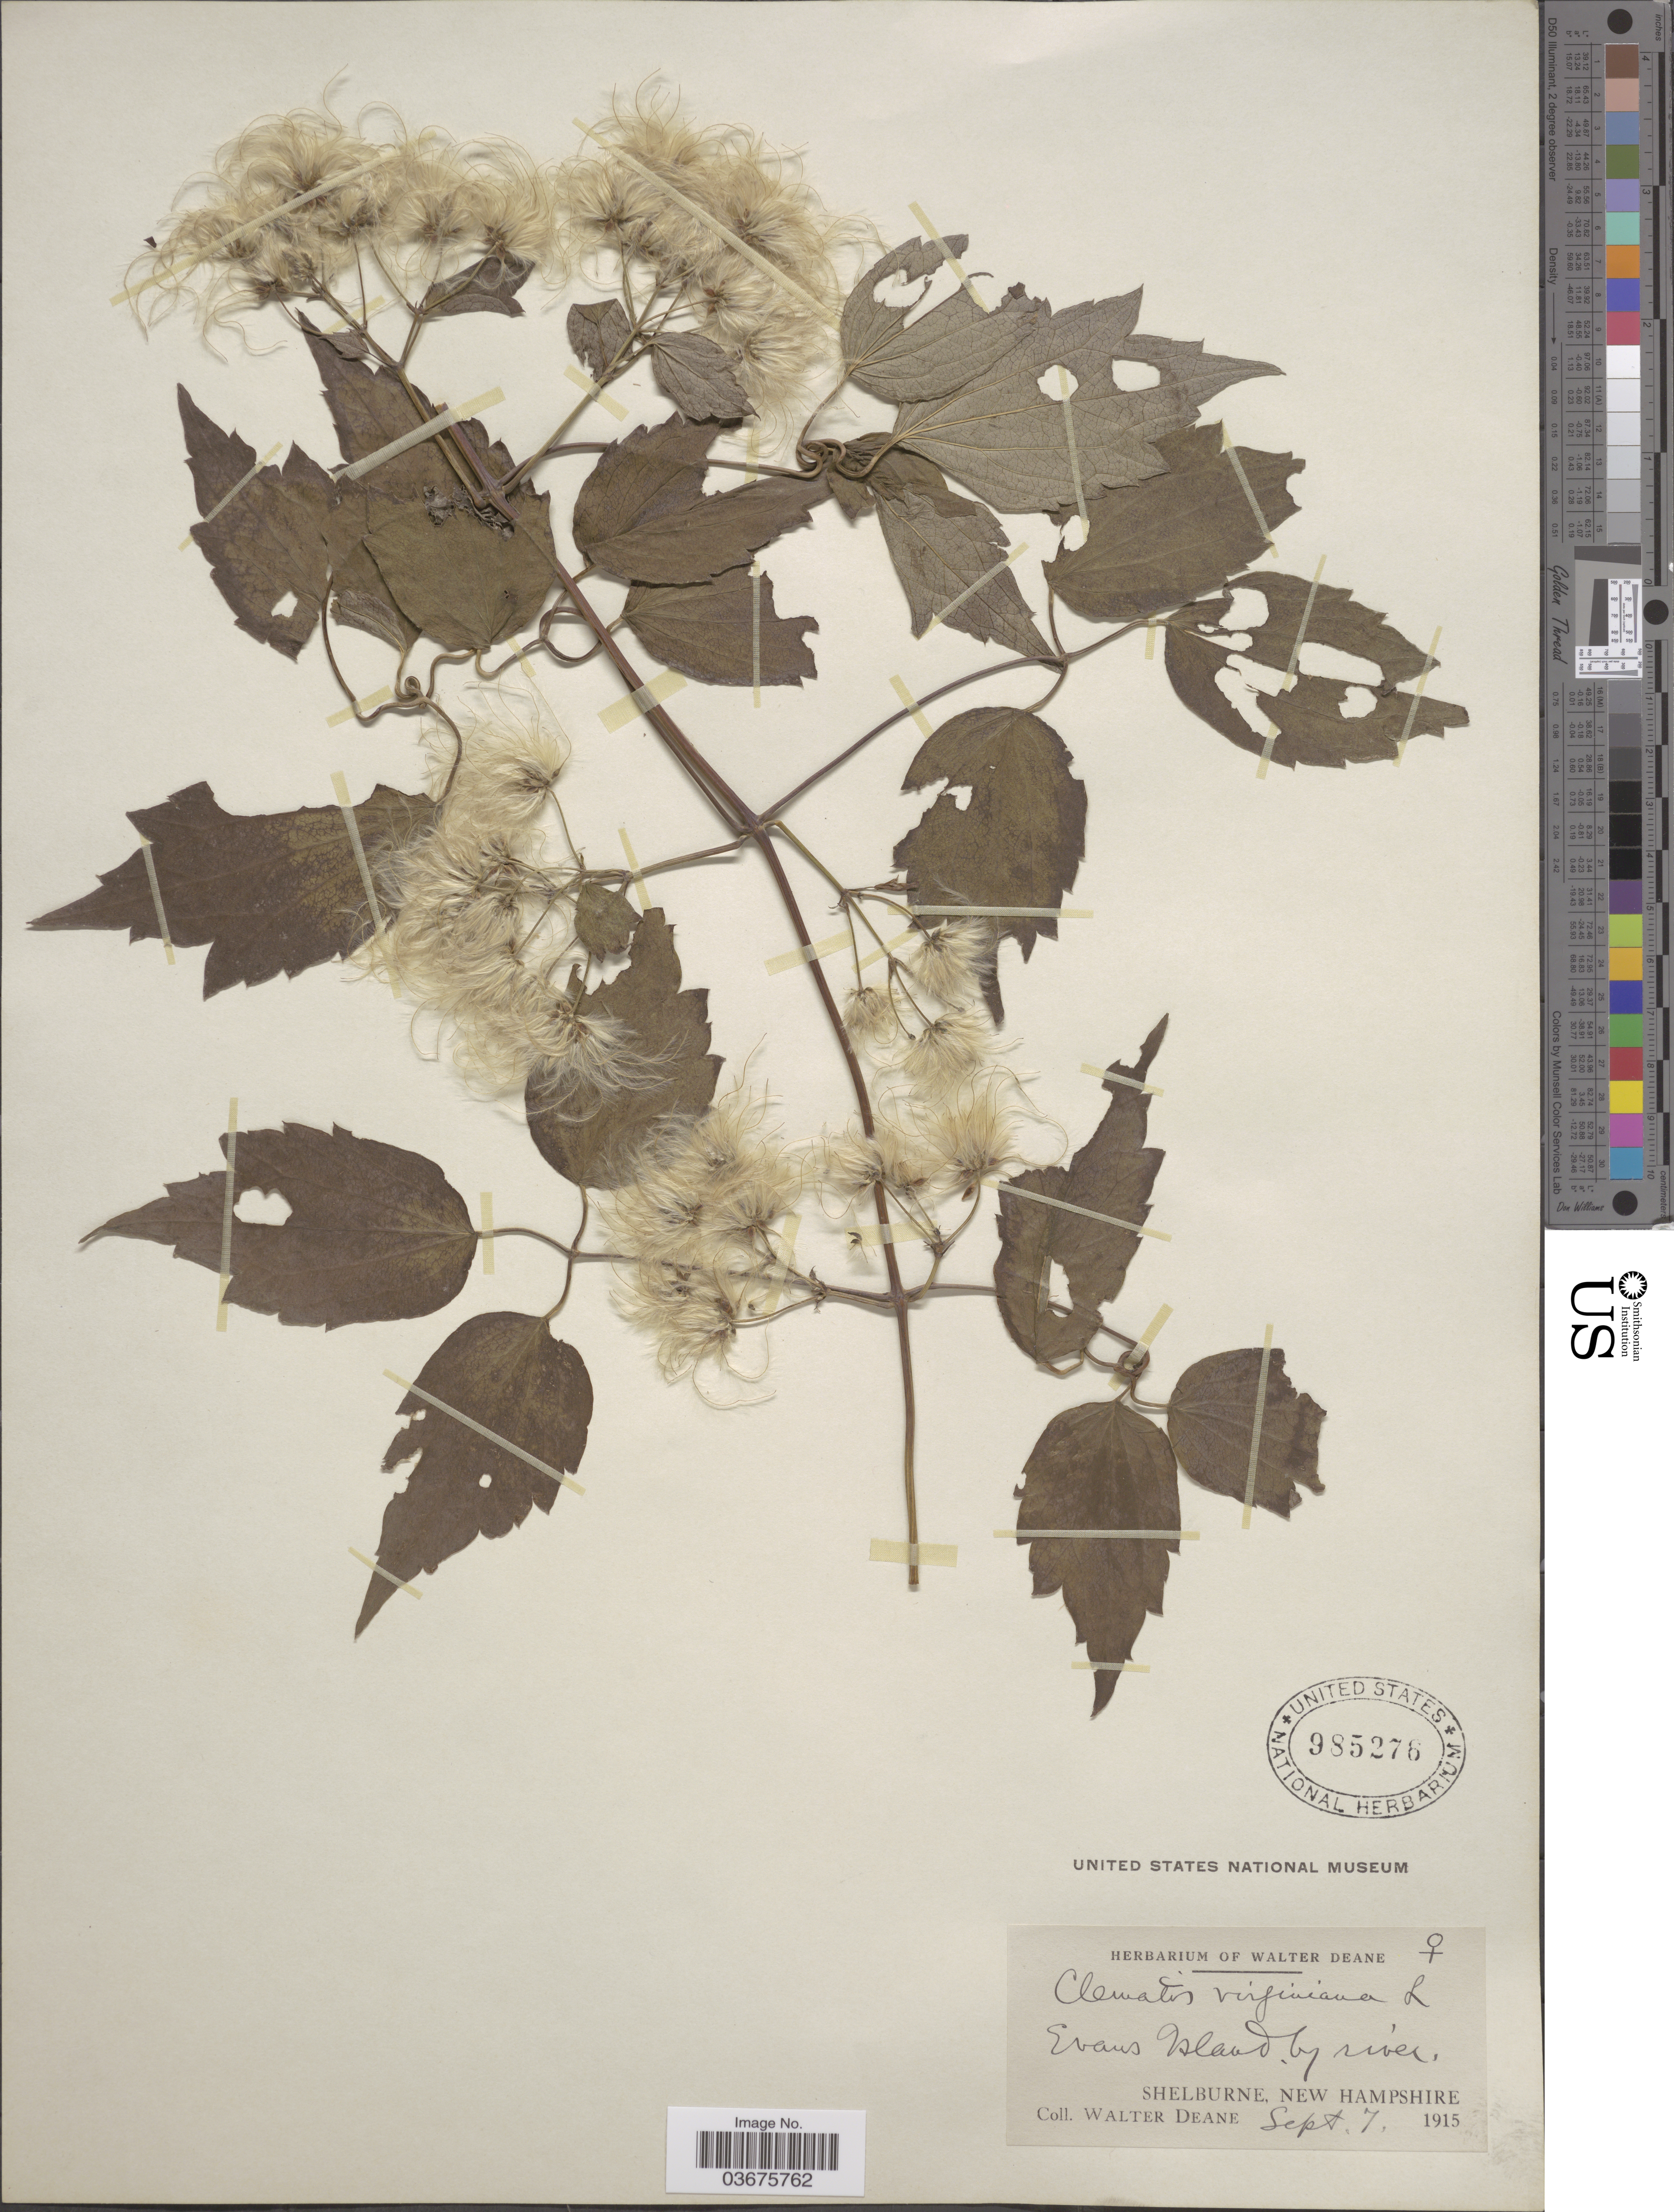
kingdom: Plantae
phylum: Tracheophyta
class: Magnoliopsida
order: Ranunculales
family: Ranunculaceae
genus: Clematis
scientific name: Clematis virginiana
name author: L.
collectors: W. Deane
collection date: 1915-09-07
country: United States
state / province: New Hampshire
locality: Shelburne.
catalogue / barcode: US 985276